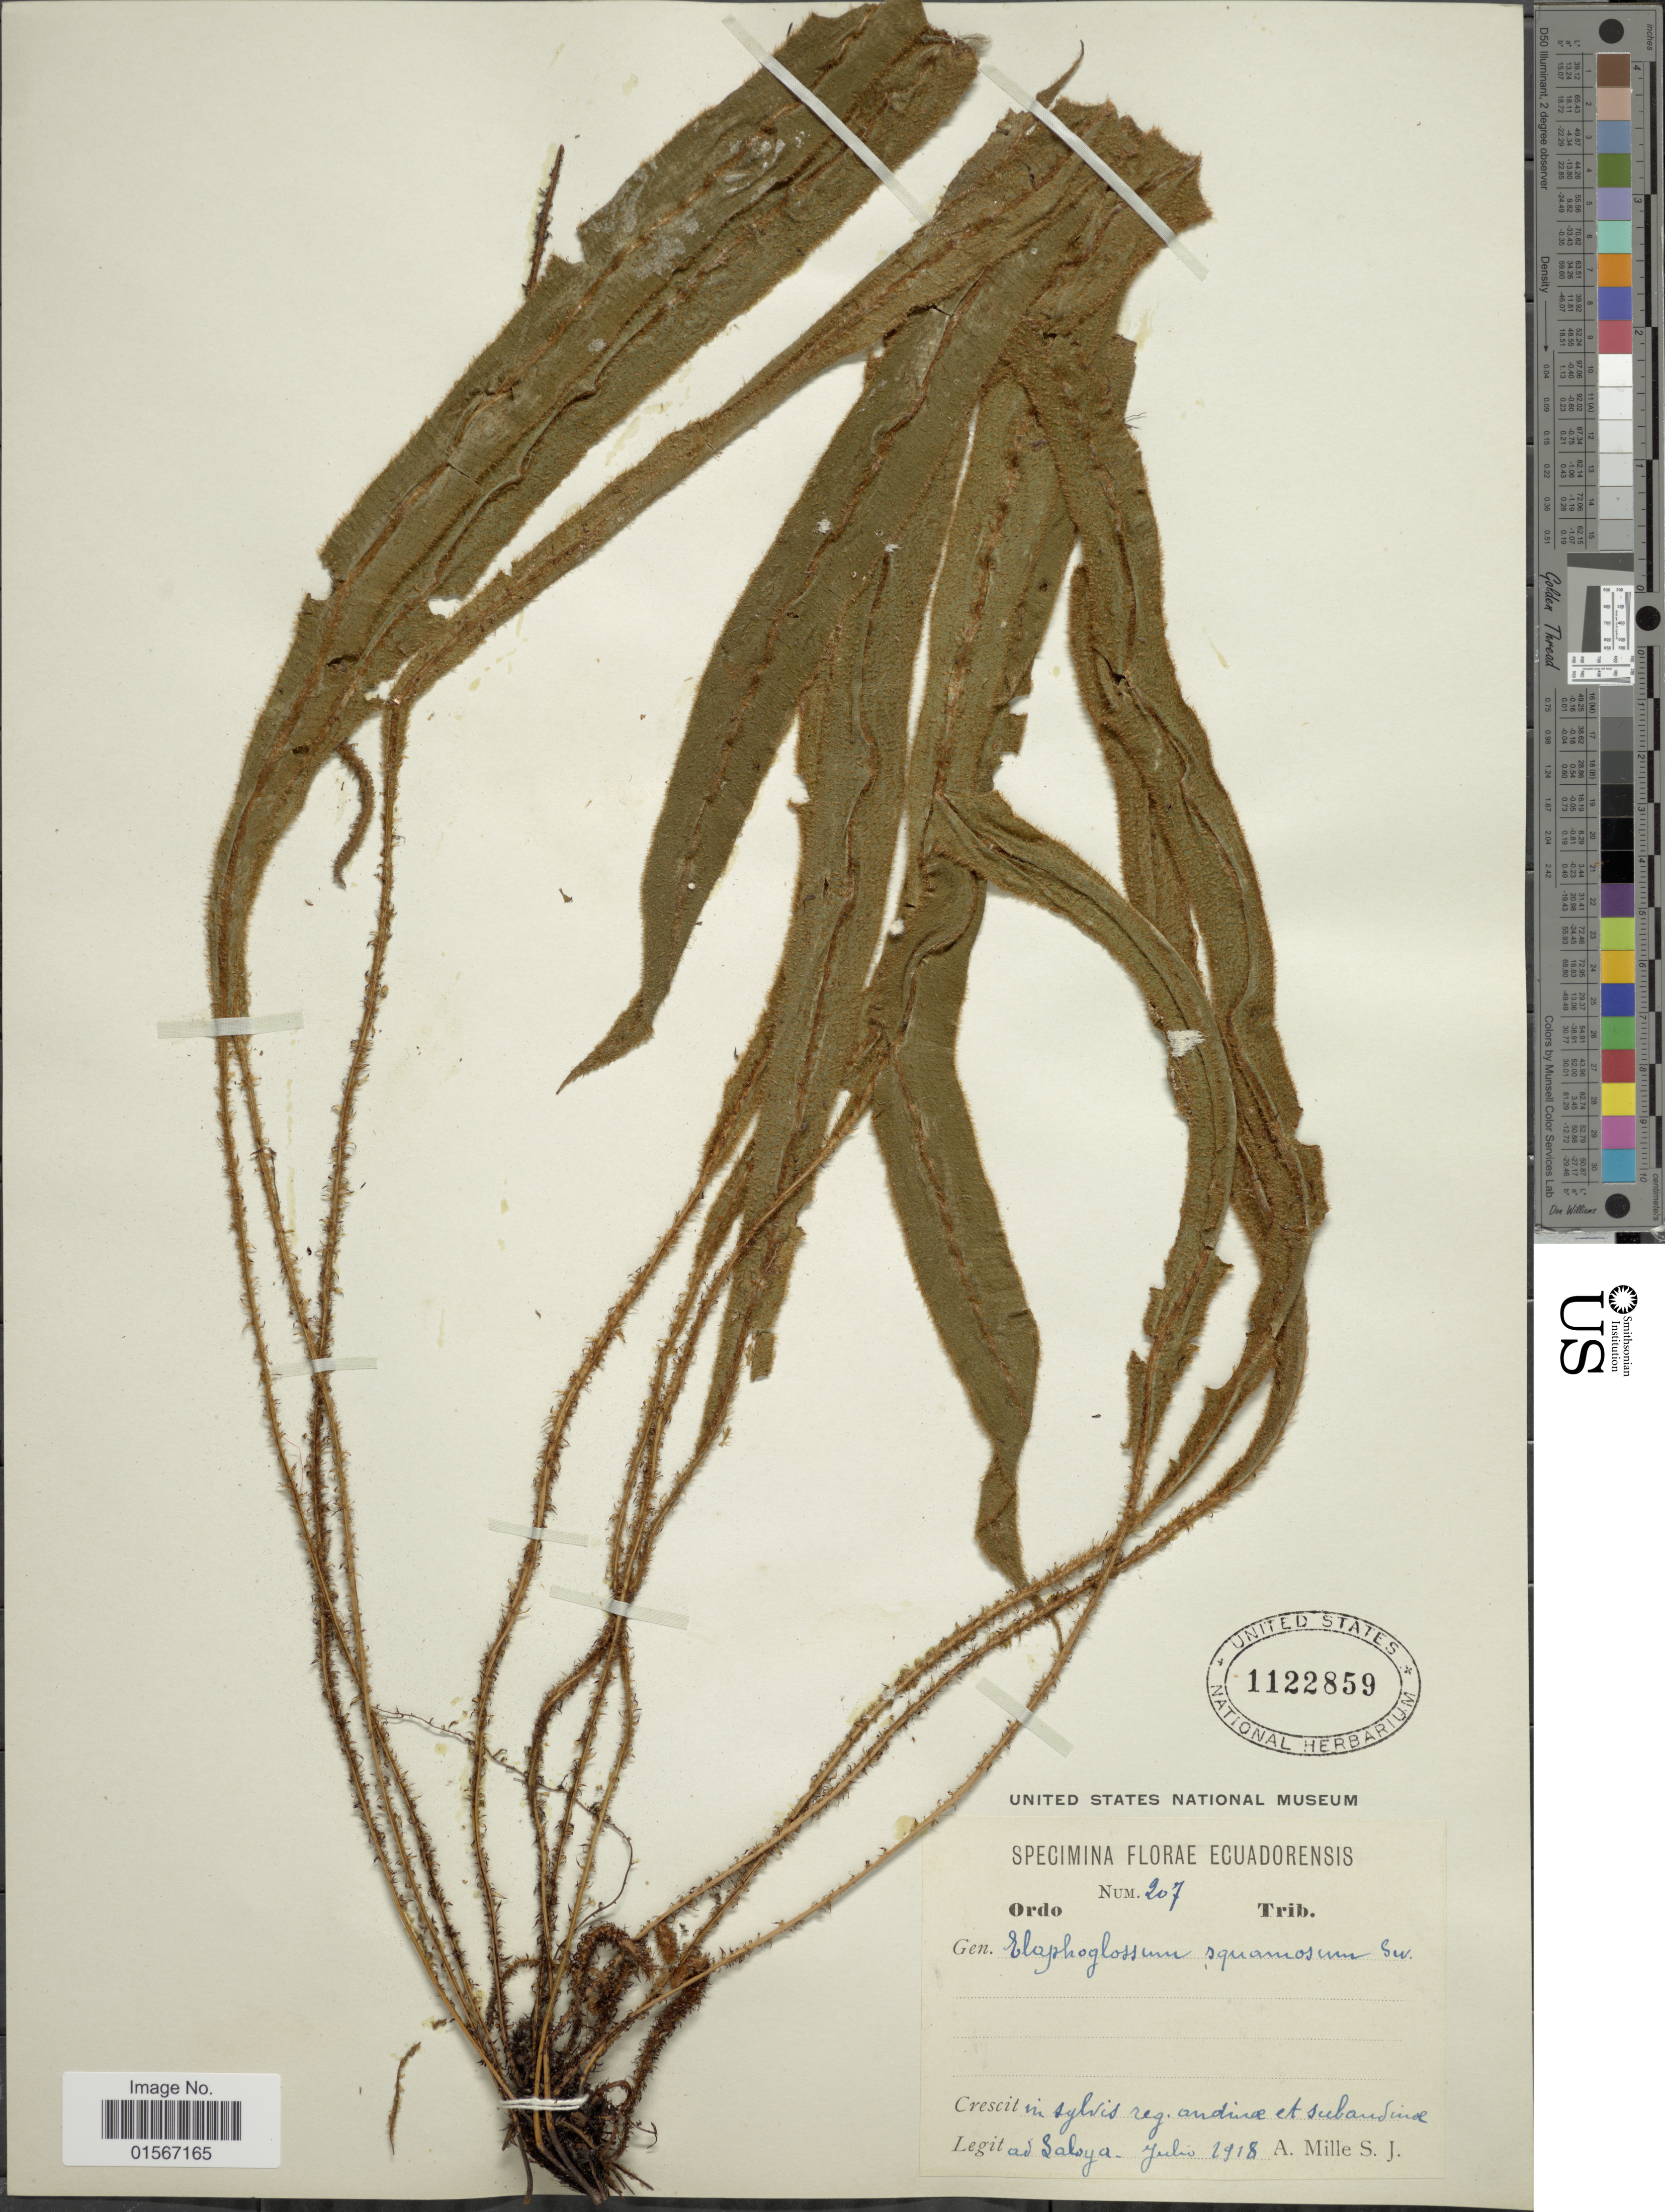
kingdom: Plantae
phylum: Tracheophyta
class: Polypodiopsida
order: Polypodiales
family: Dryopteridaceae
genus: Elaphoglossum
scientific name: Elaphoglossum muricatulum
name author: (Sodiro) C. Chr.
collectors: A. Mille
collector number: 207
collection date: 1918-07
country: Ecuador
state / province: Pichincha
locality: Saloya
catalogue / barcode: US 1122859